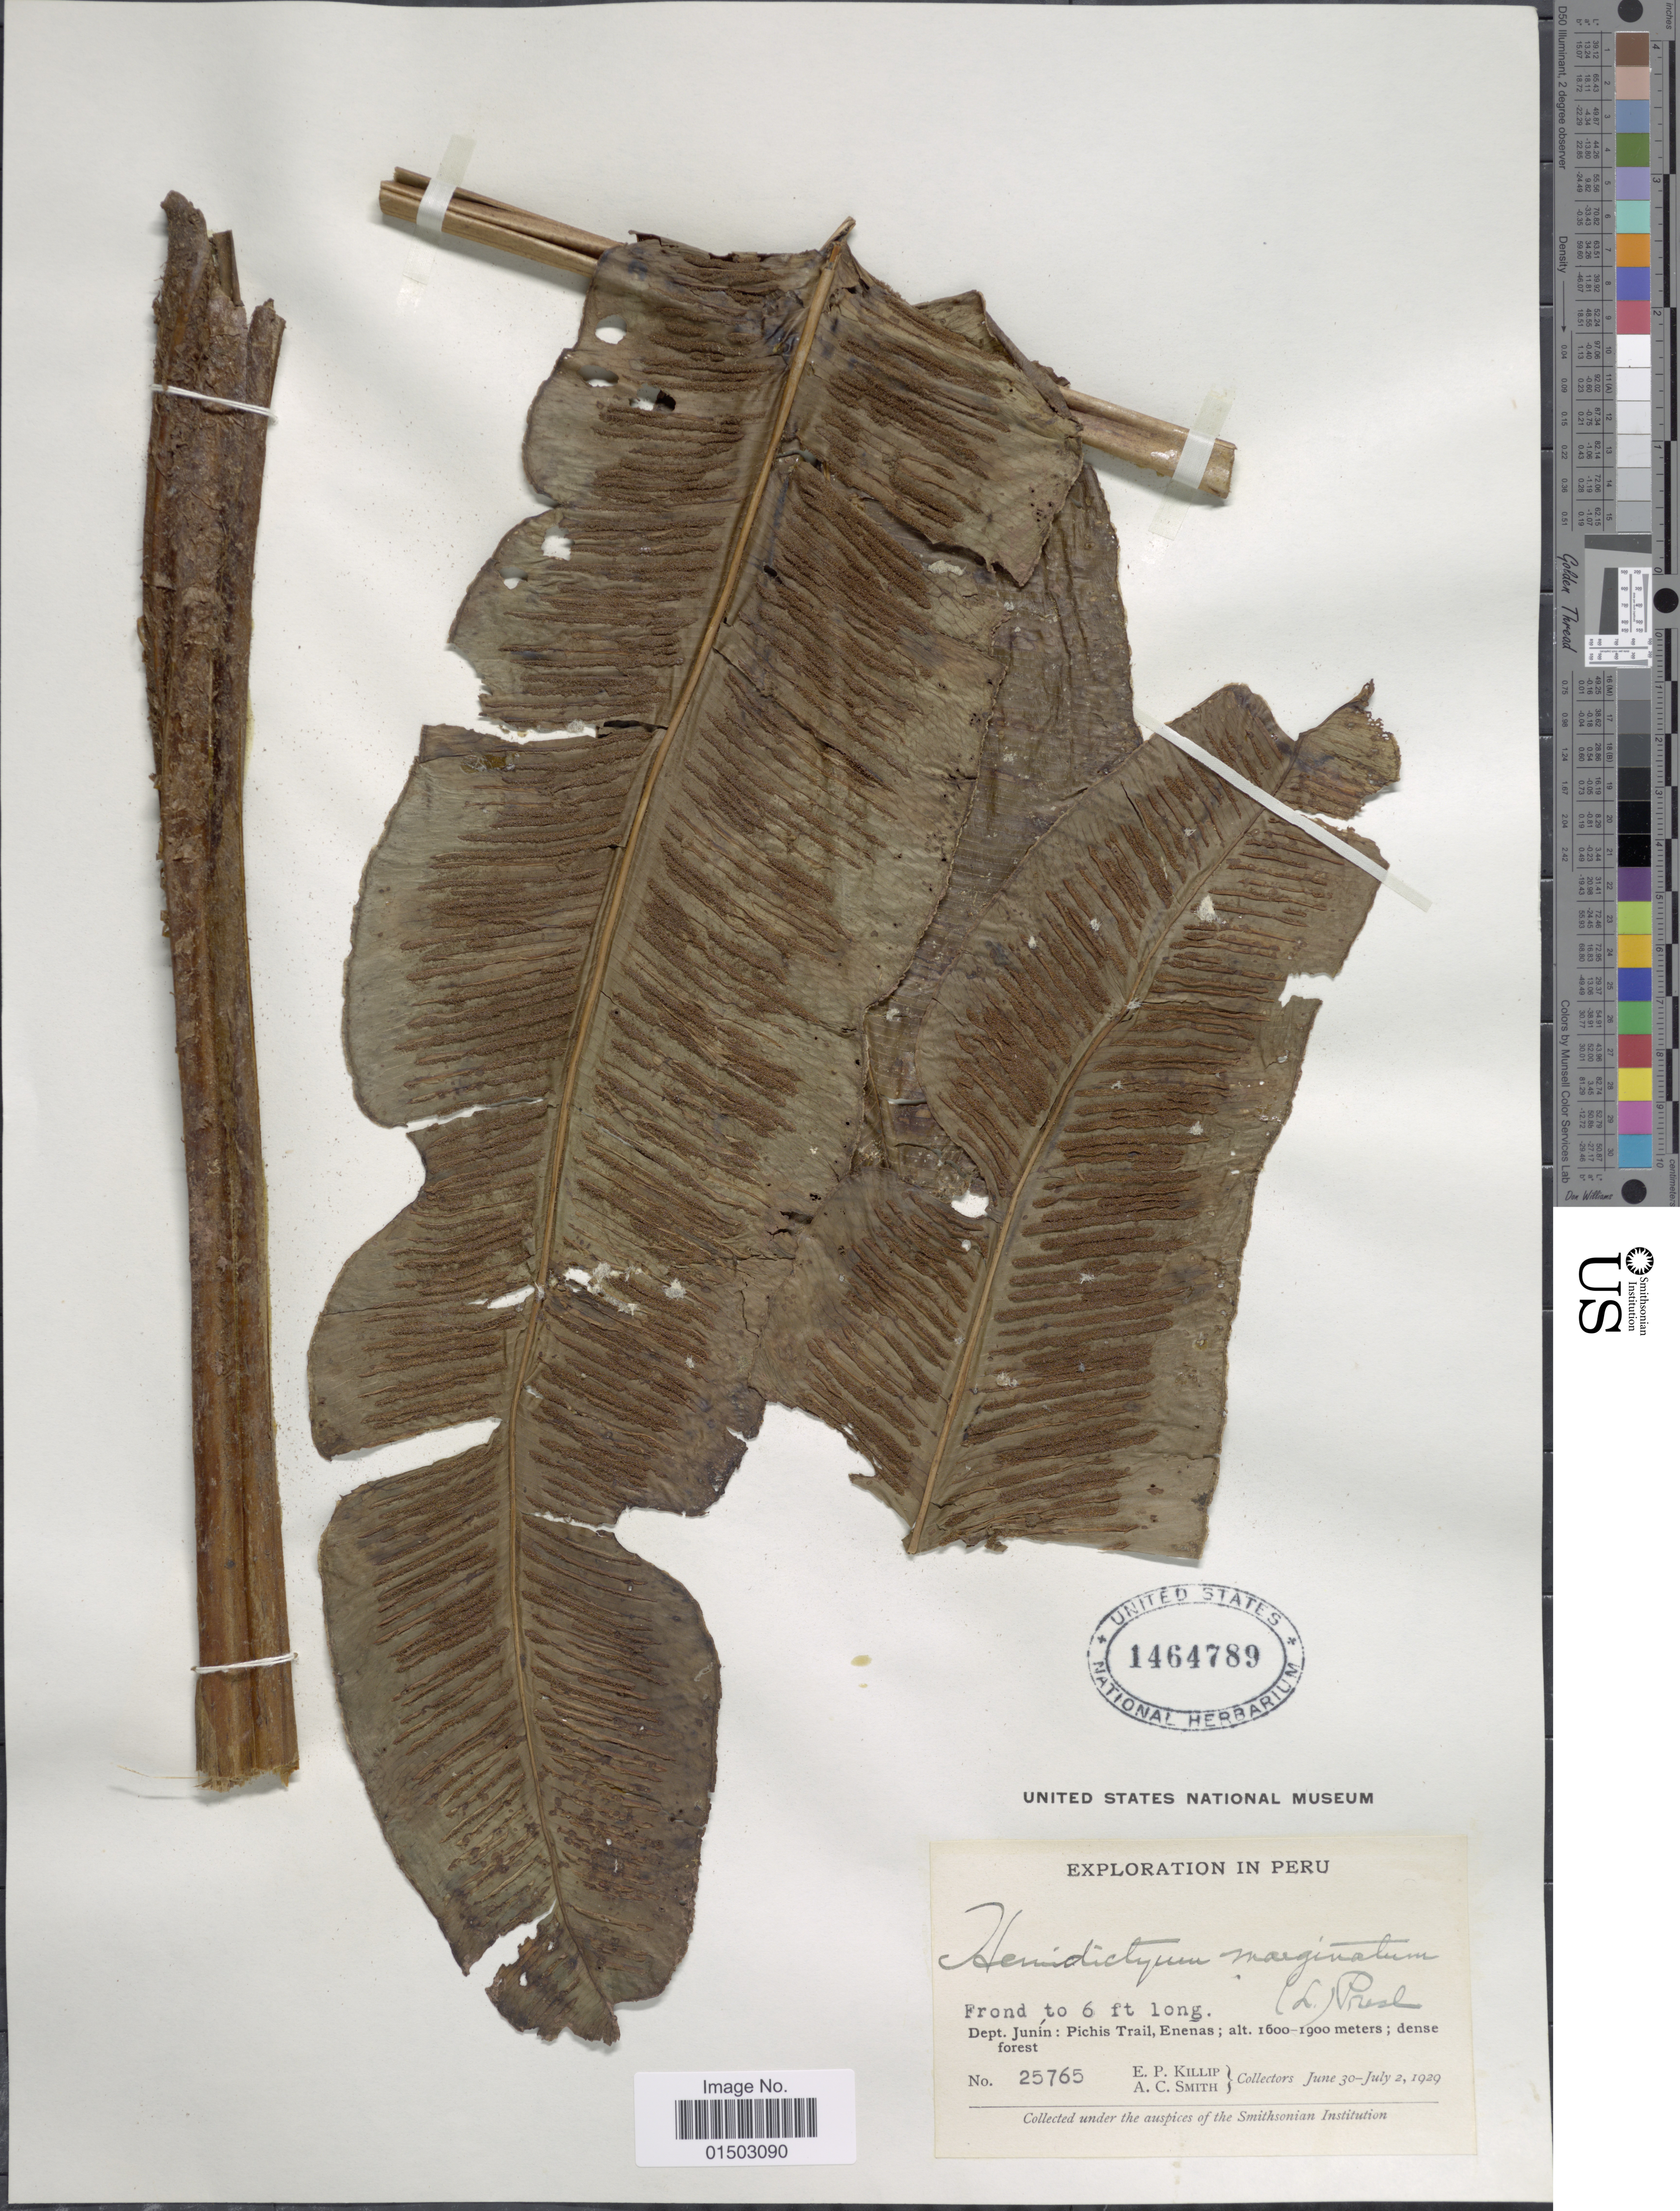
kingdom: Plantae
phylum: Tracheophyta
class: Polypodiopsida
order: Polypodiales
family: Hemidictyaceae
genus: Hemidictyum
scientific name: Hemidictyum marginatum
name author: (L.) C. Presl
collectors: E. P. Killip & A. C. Smith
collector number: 25765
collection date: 1929-06-30/1929-07-02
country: Peru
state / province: Junín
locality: Peru. Dept. Junin: Pichis Trail, Enenas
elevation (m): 1600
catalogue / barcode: US 1464789